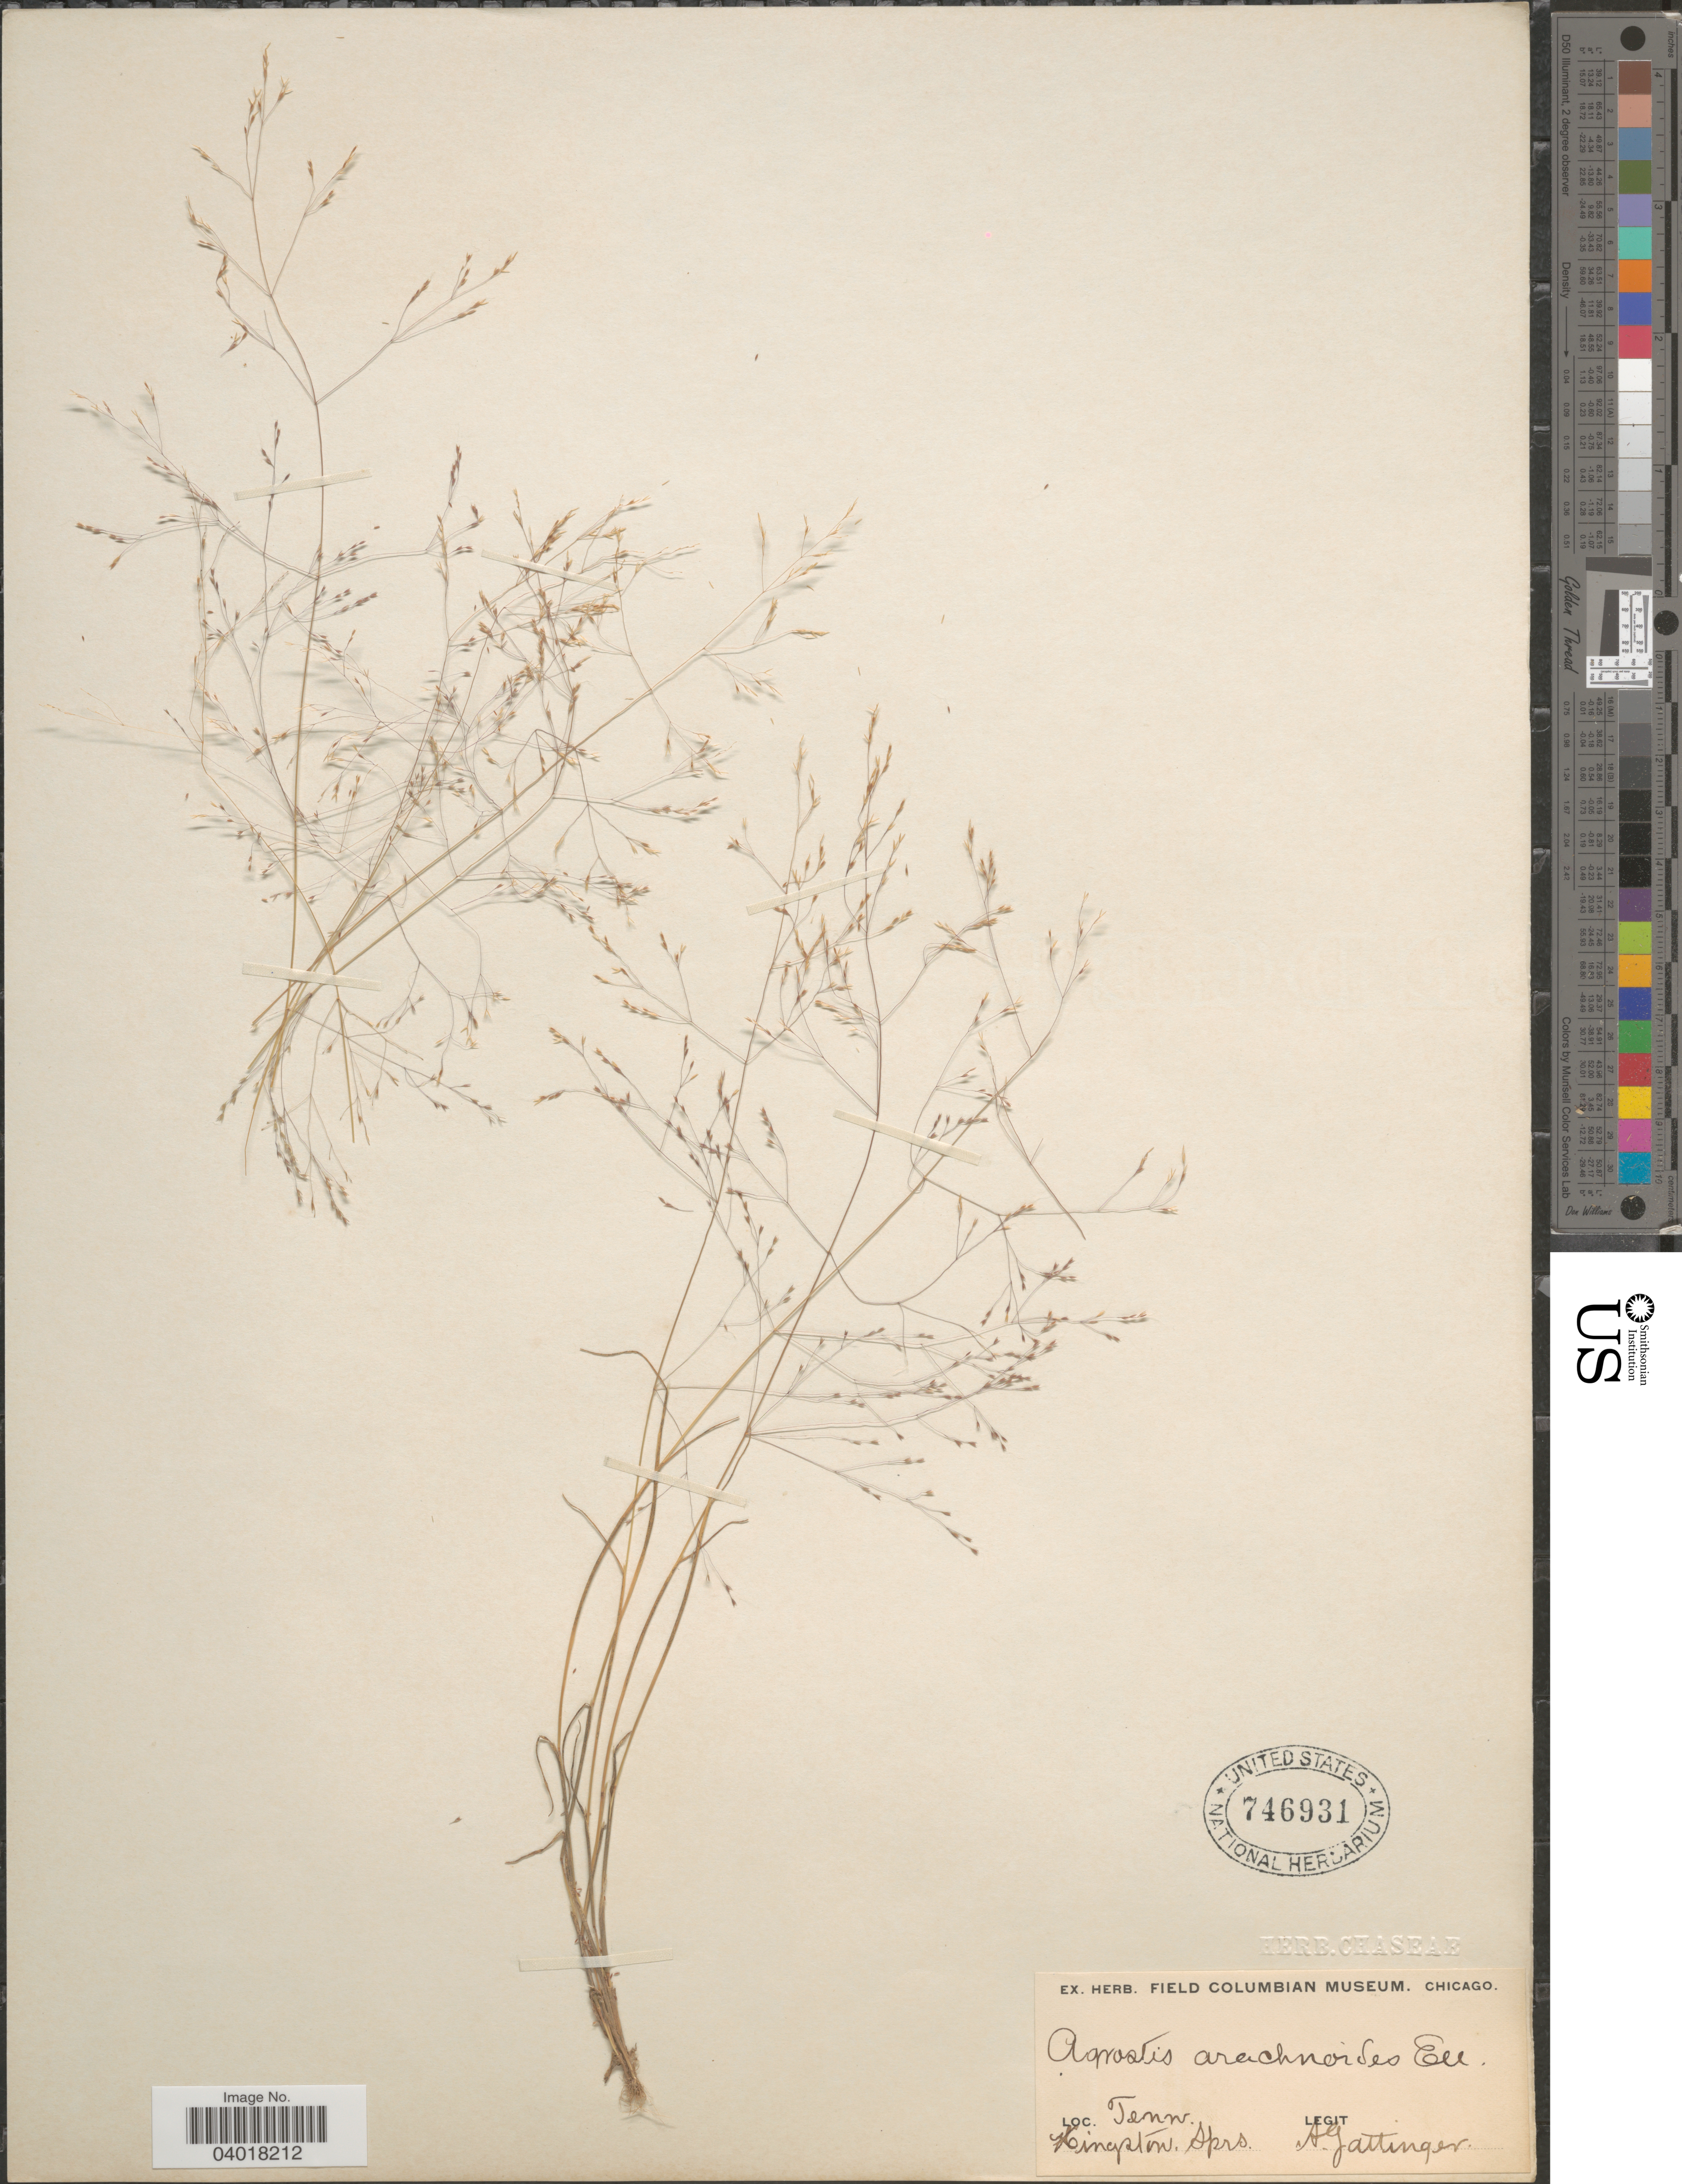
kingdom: Plantae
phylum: Tracheophyta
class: Liliopsida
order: Poales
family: Poaceae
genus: Agrostis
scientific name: Agrostis elliottiana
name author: Schult.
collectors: A. Gattinger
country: United States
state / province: Tennessee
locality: Kingston Sprs.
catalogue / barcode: US 746931